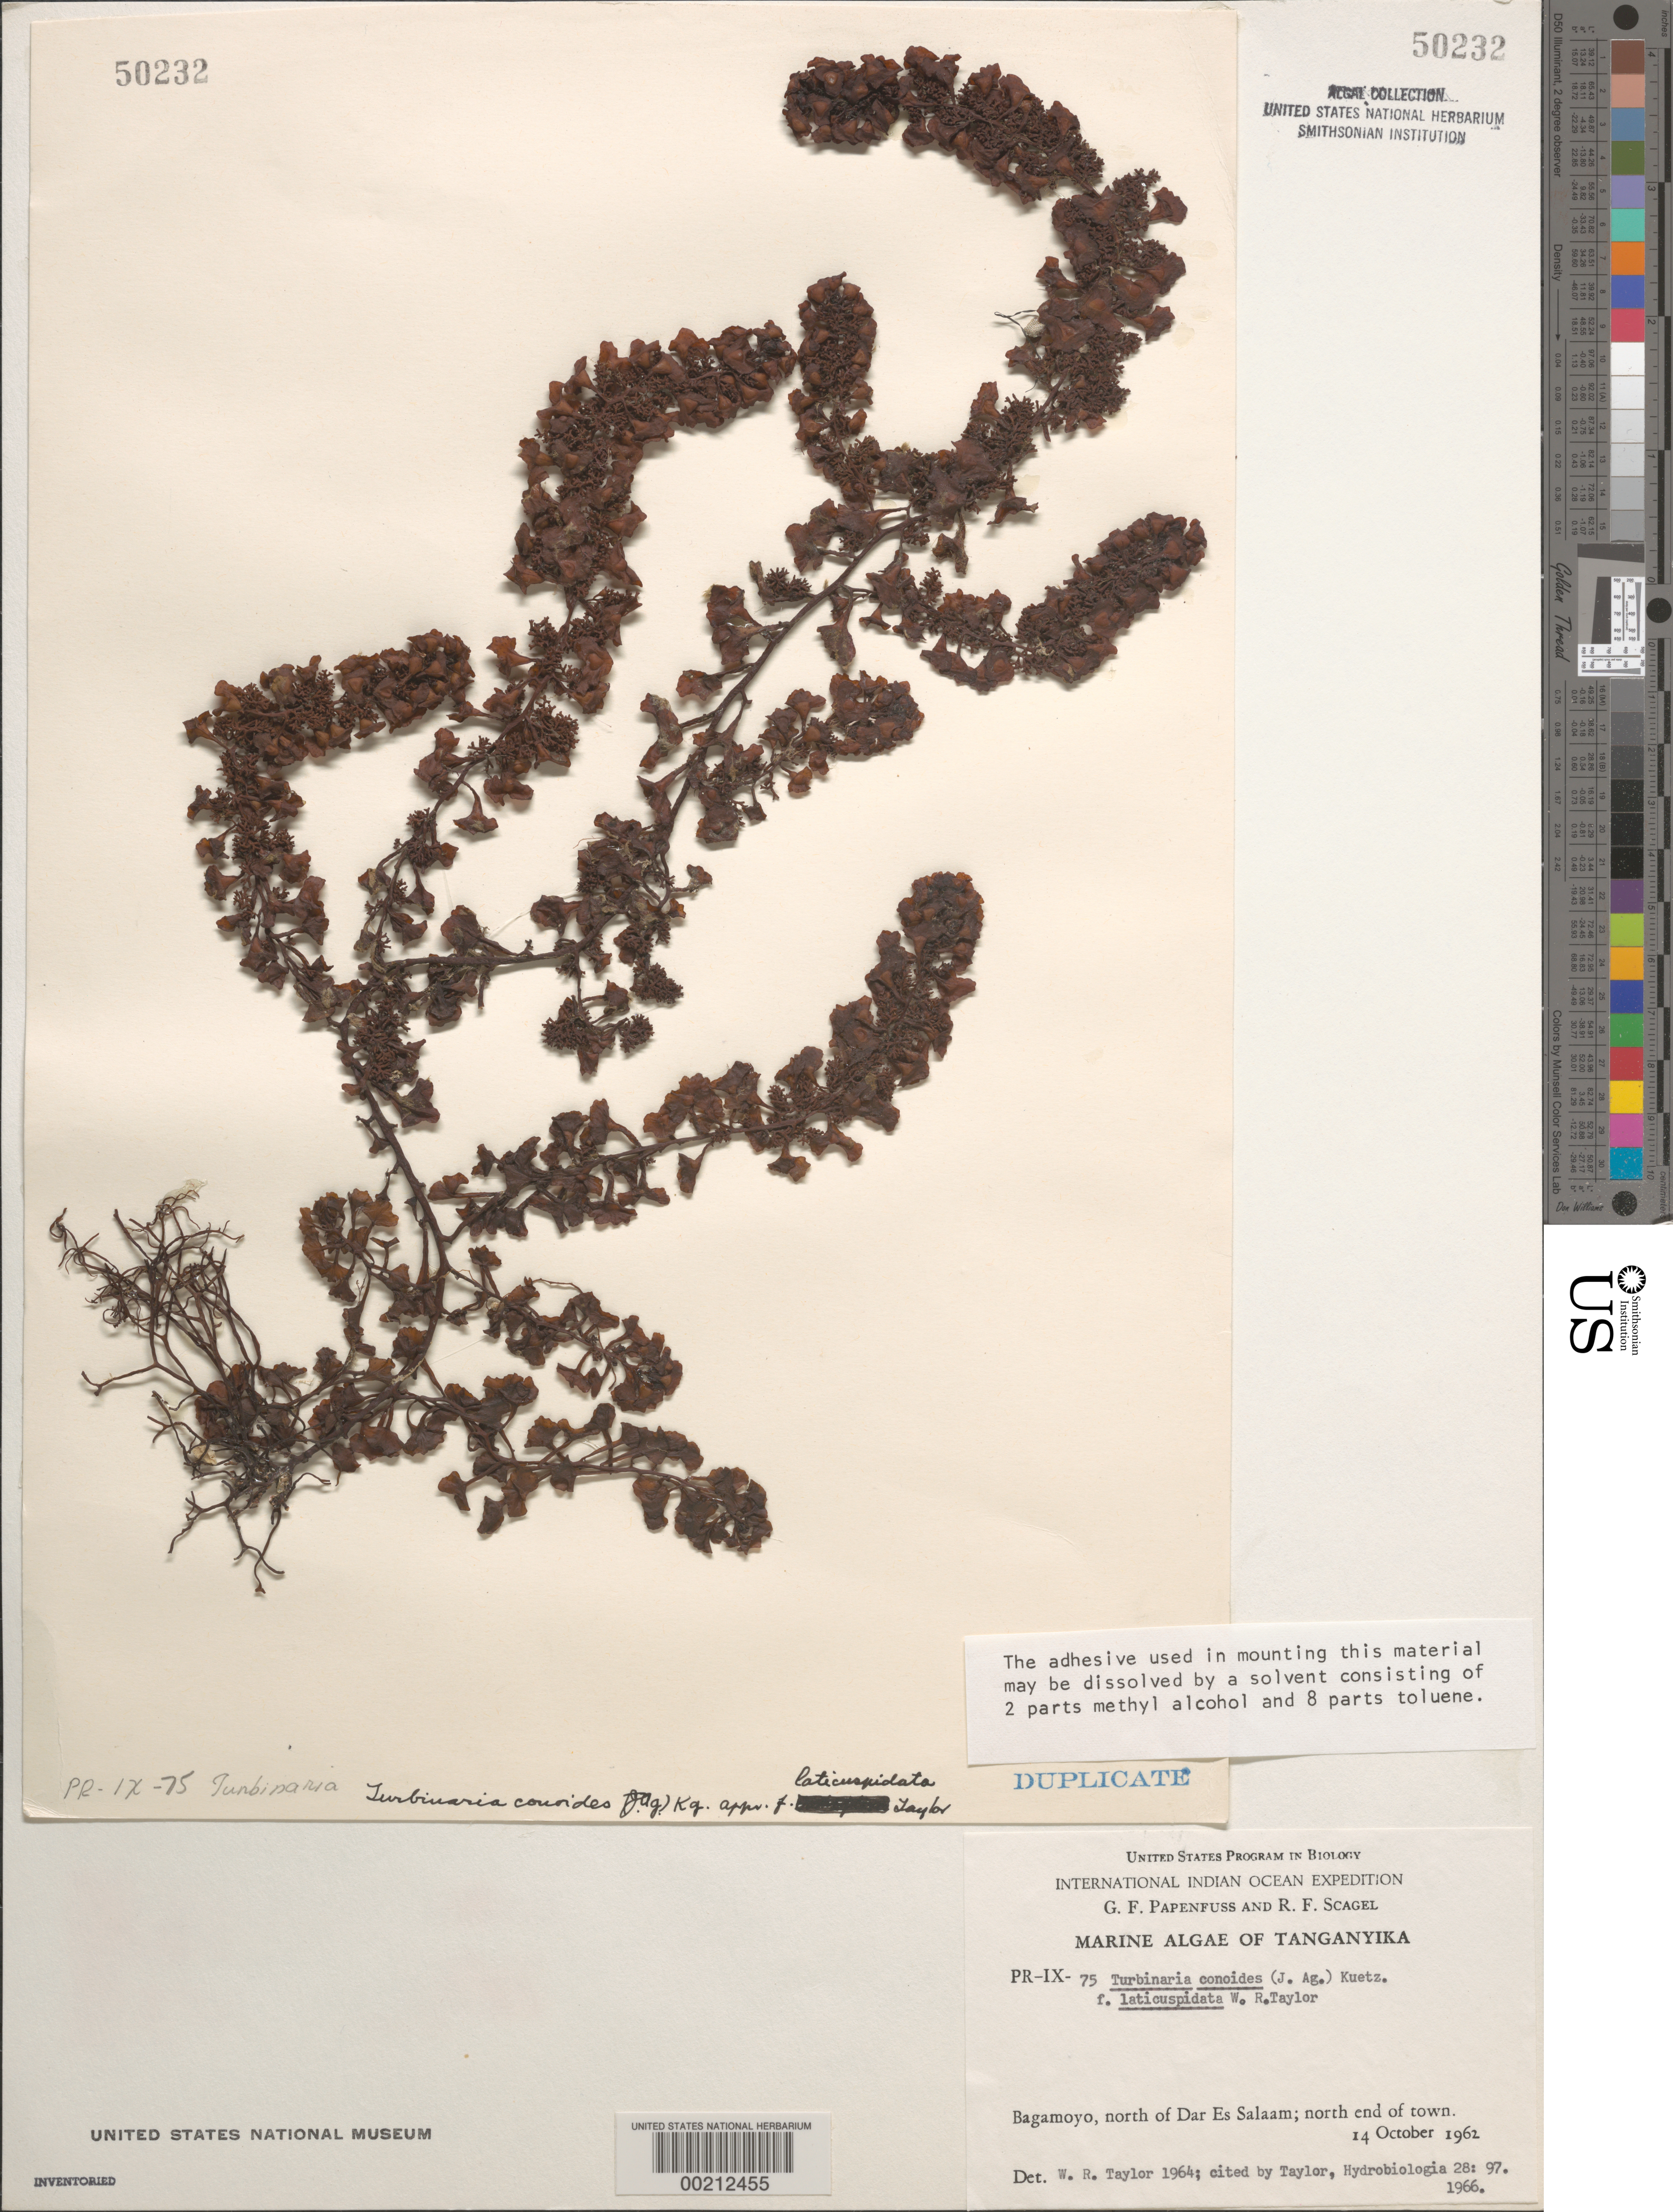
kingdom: Chromista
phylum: Ochrophyta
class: Phaeophyceae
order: Fucales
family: Sargassaceae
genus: Turbinaria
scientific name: Turbinaria conoides f. laticuspidata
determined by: Taylor, William R.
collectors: G. Papenfuss & R. F. Scagel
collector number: PR-IX-75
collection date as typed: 14 Oct 1962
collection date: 1962-10-14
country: Tanzania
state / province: Pwani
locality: Bagamoyo, north of Dar Es Salaam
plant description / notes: International Indian Ocean Expedition, 1962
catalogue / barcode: US 50232